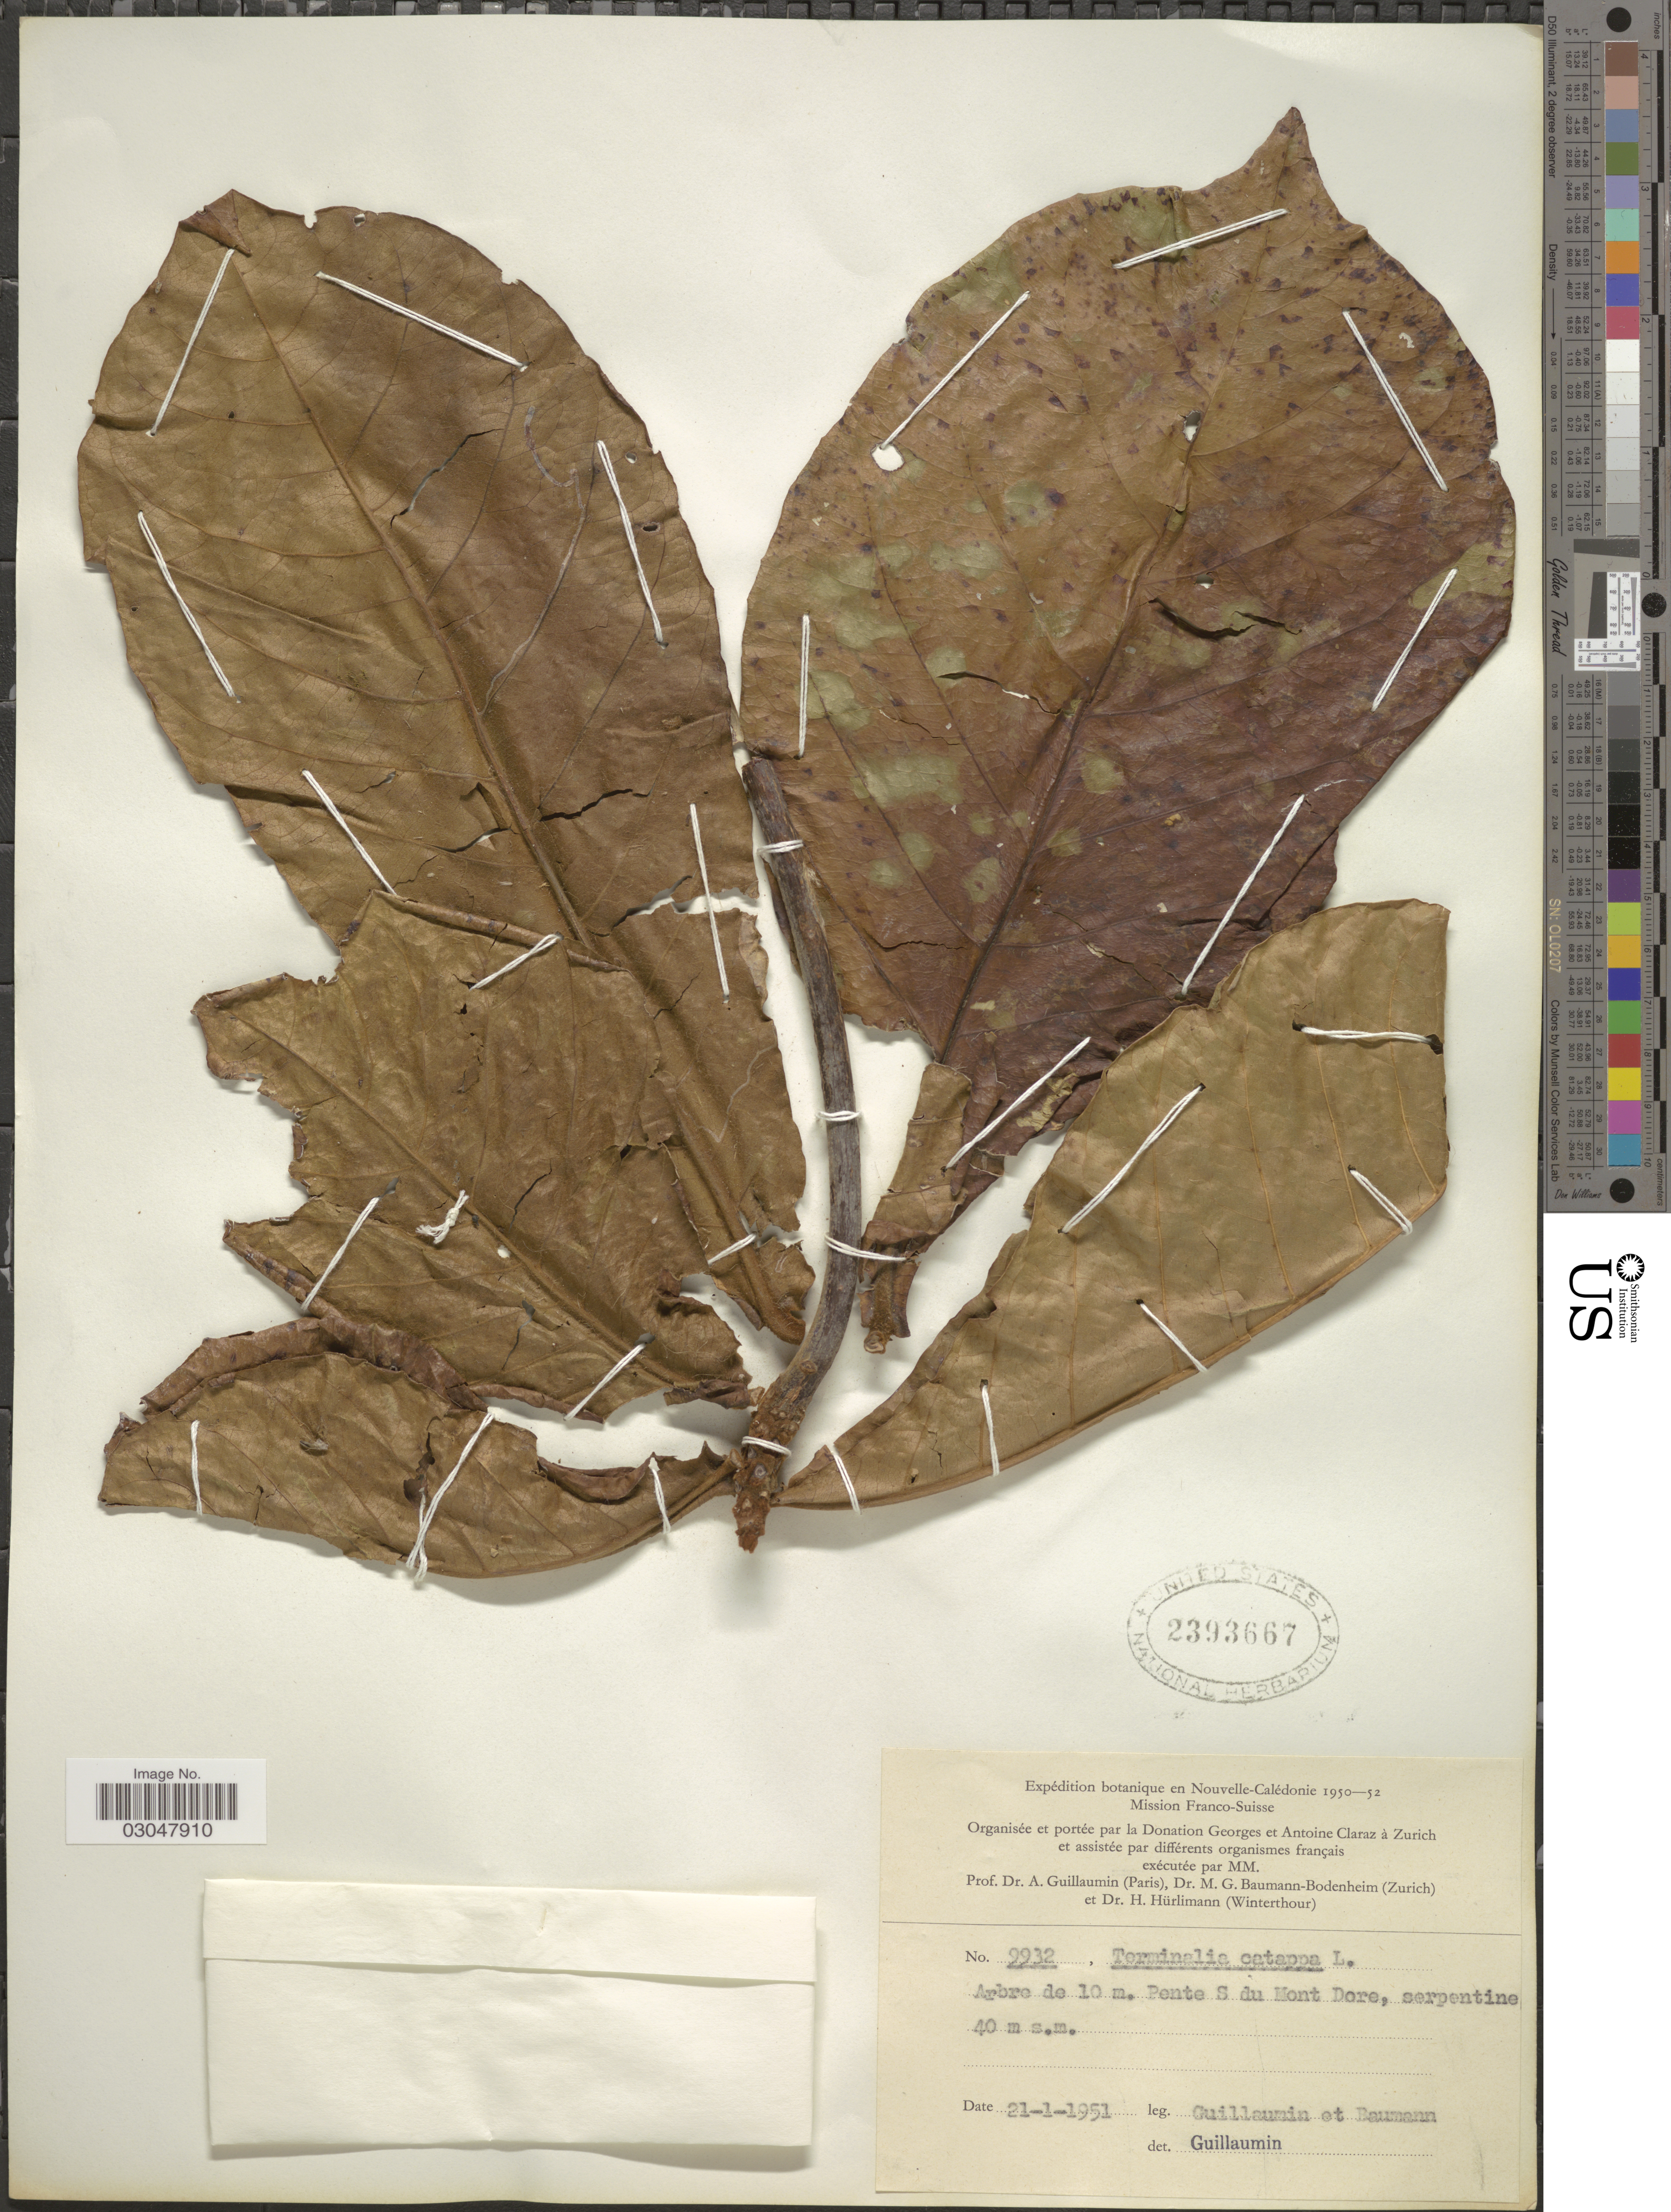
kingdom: Plantae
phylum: Tracheophyta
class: Magnoliopsida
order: Myrtales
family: Combretaceae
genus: Terminalia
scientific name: Terminalia catappa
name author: L.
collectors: A. Guillaumin & M. G. Baumann-Bodenheim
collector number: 9932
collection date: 1951-01-21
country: New Caledonia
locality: Nouvelle-Calédonie. Pente S du Mont Dore, serpentine.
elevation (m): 40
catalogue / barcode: US 2393667